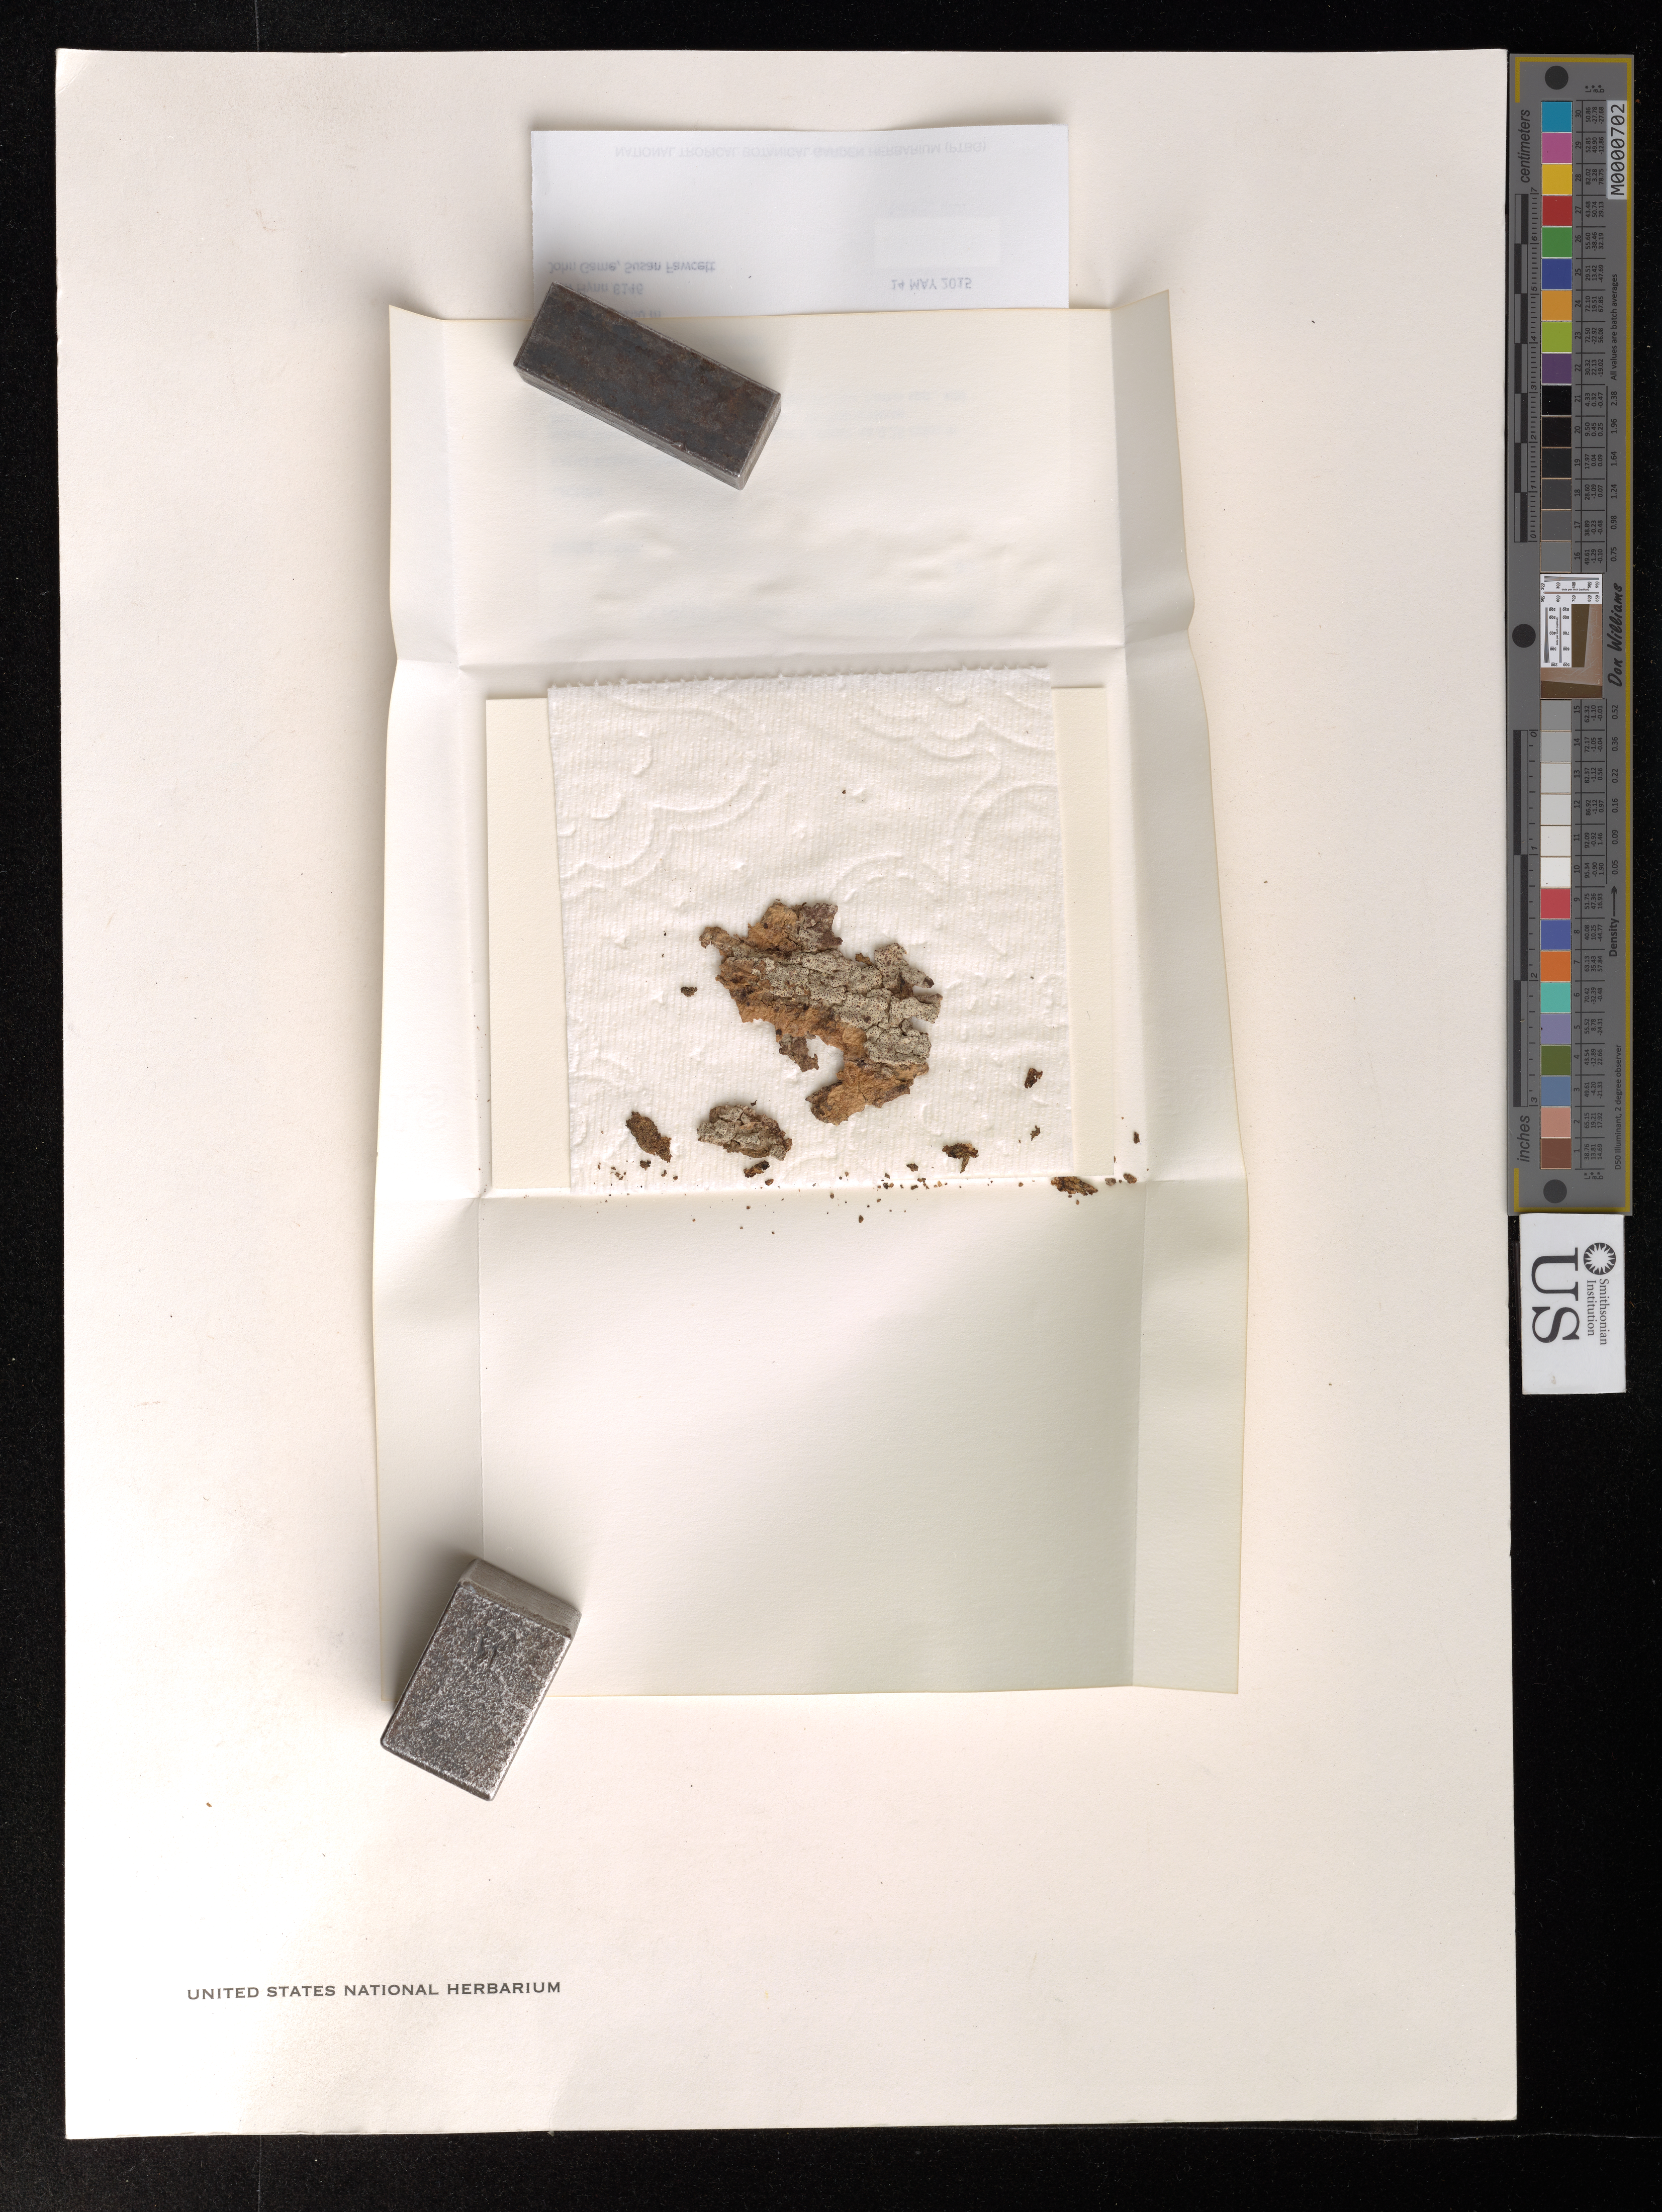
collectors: T. W. Flynn, J. Game & S. Fawcett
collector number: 8146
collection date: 2015-05-14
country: United States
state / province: Hawaii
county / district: Kauai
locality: Kauai Waimea District. Kokee State Park, Kalua Puhi Trail. Just E of trail, ca 0.25 miles in from Hwy 550.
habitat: Mixed mesophytic forest. W/ Metrosideros polymorpha, dodonaea viscosa, Scaevola procera, Kadua spp., and numerous pteridophytes.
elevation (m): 1160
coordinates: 22.151036, -159.640097